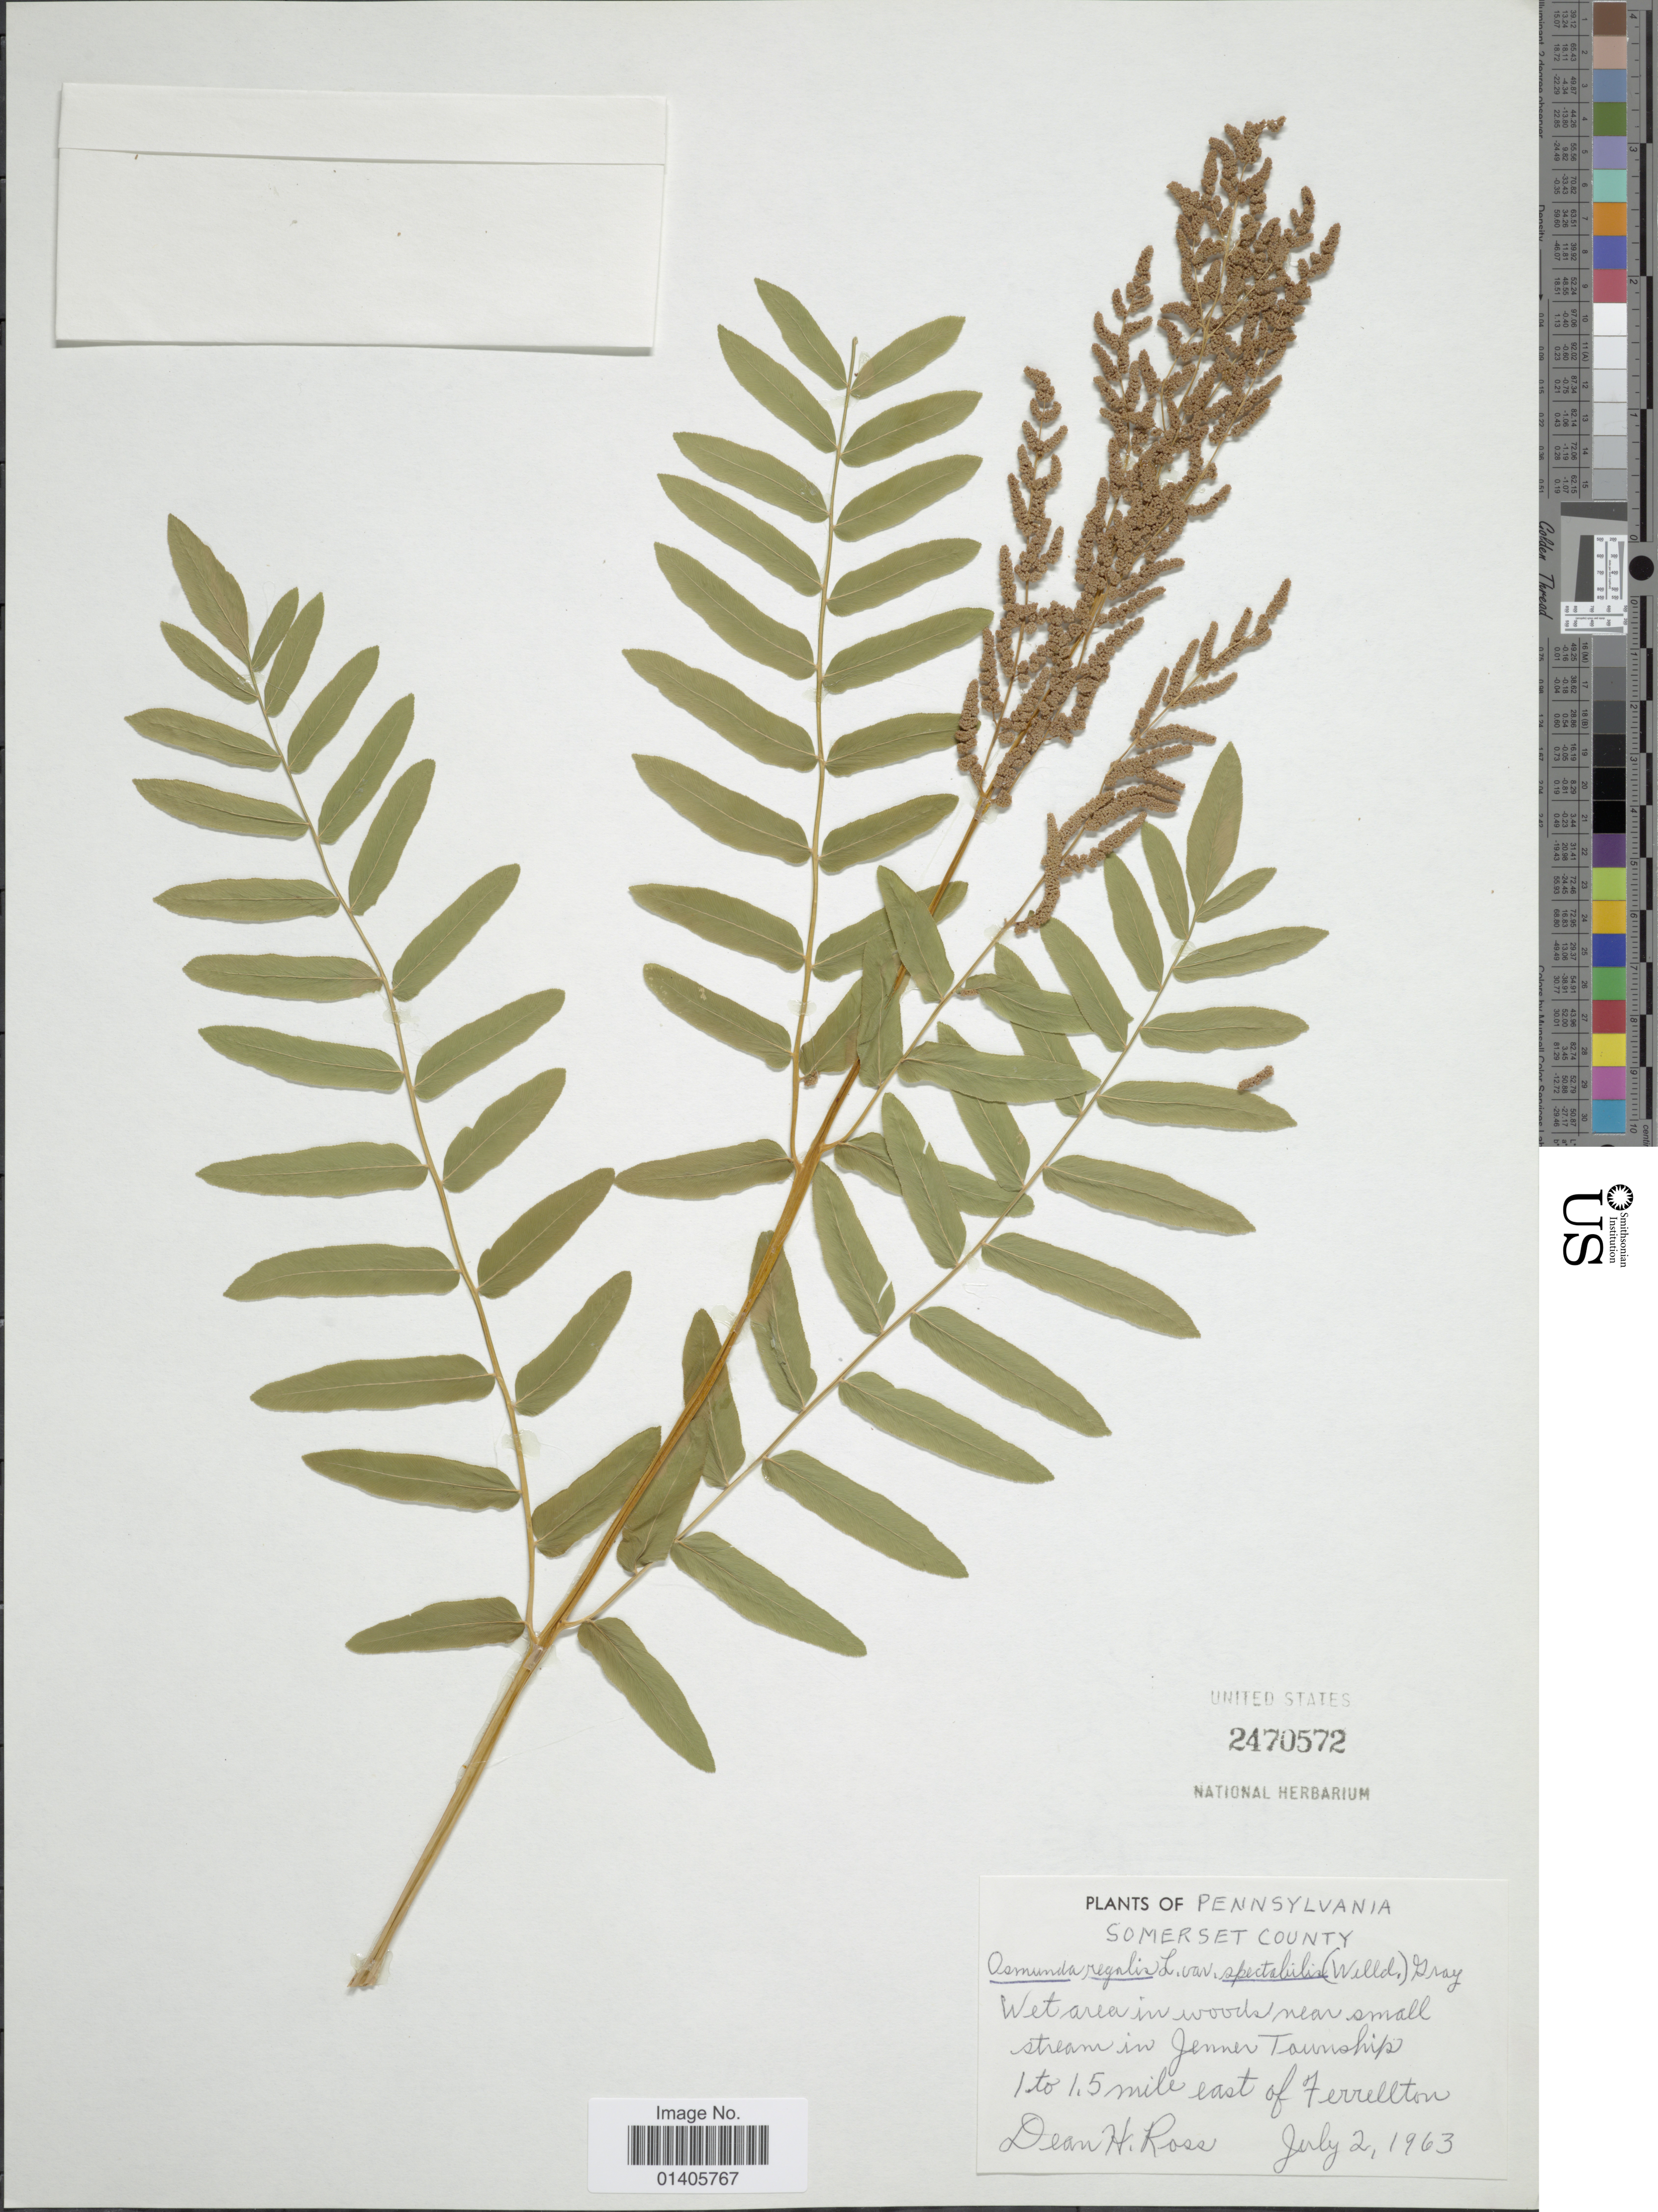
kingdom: Plantae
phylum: Tracheophyta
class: Polypodiopsida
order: Osmundales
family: Osmundaceae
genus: Osmunda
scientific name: Osmunda regalis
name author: L.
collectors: D. Ross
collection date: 1963-07-02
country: United States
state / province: Pennsylvania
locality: Somerset County, Wet area in woods near small stream in Jenner Township, 1 to 1.5 mile east of Ferrellton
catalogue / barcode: US 2470572